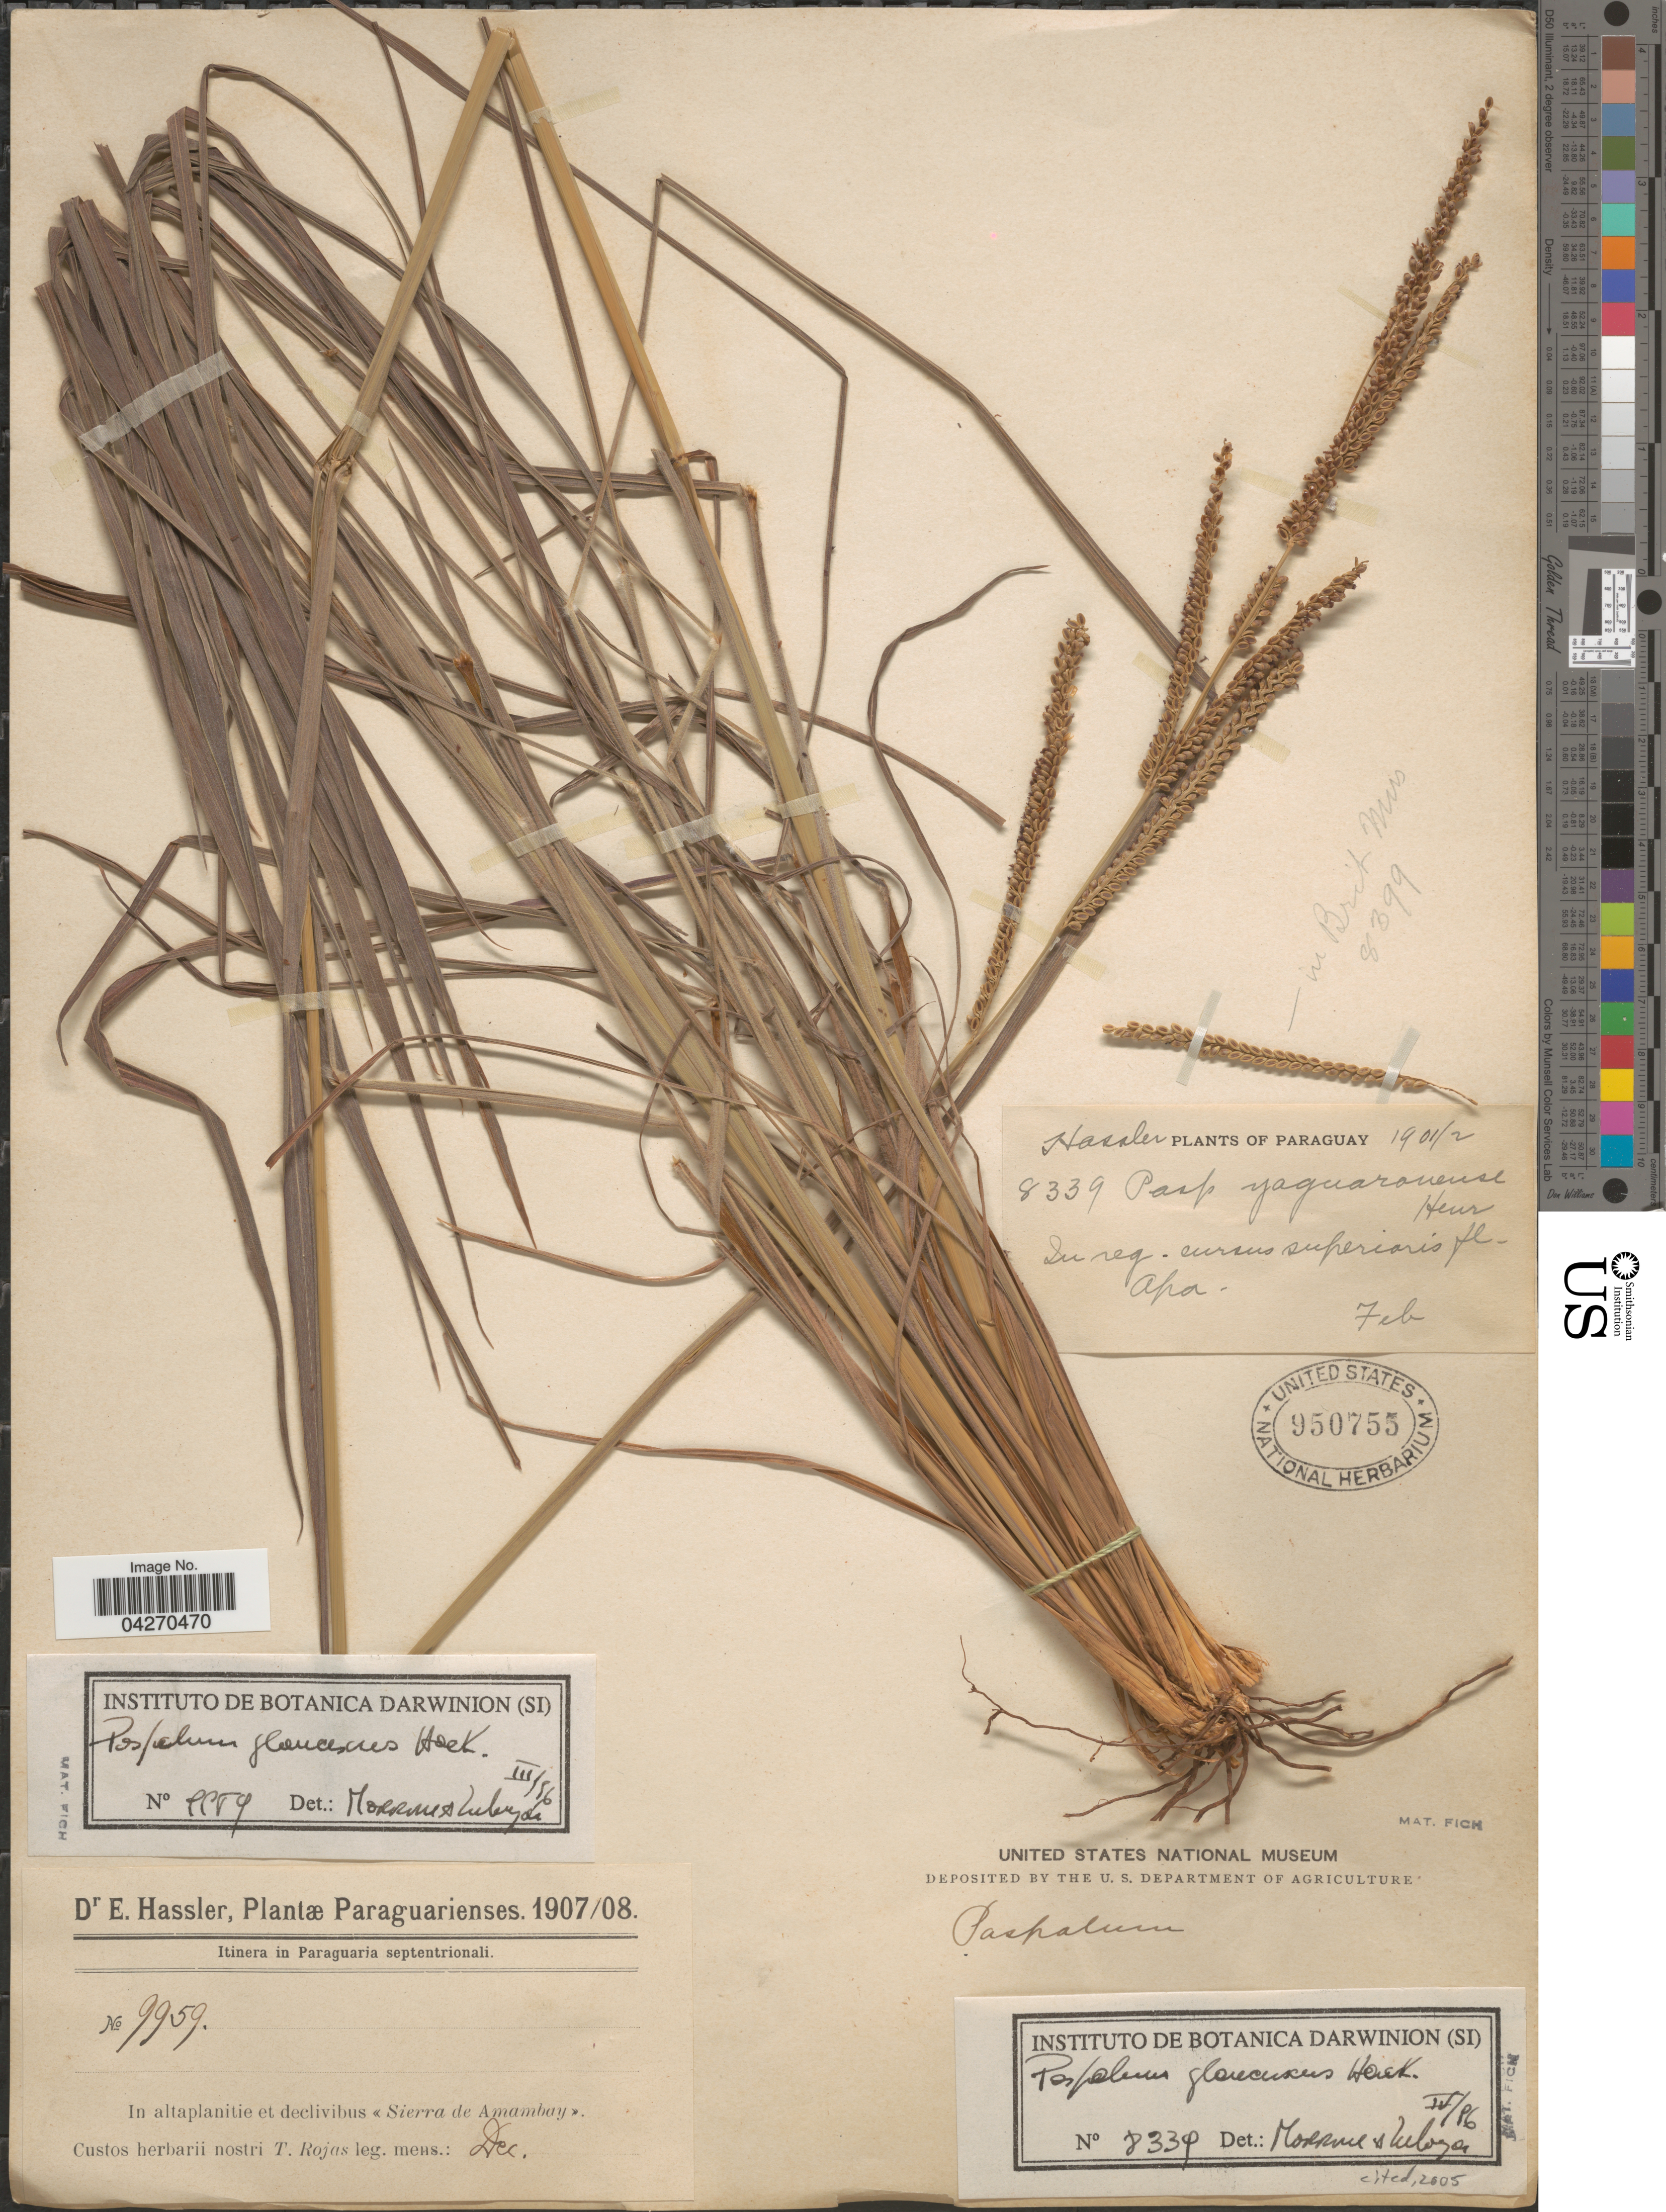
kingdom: Plantae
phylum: Tracheophyta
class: Liliopsida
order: Poales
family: Poaceae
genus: Paspalum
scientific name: Paspalum glaucescens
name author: Hack.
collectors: Hassler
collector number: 8339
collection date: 1901-02/1902-02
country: Paraguay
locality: In reg-cursus superioris fl- Apa.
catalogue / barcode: US 950755-2